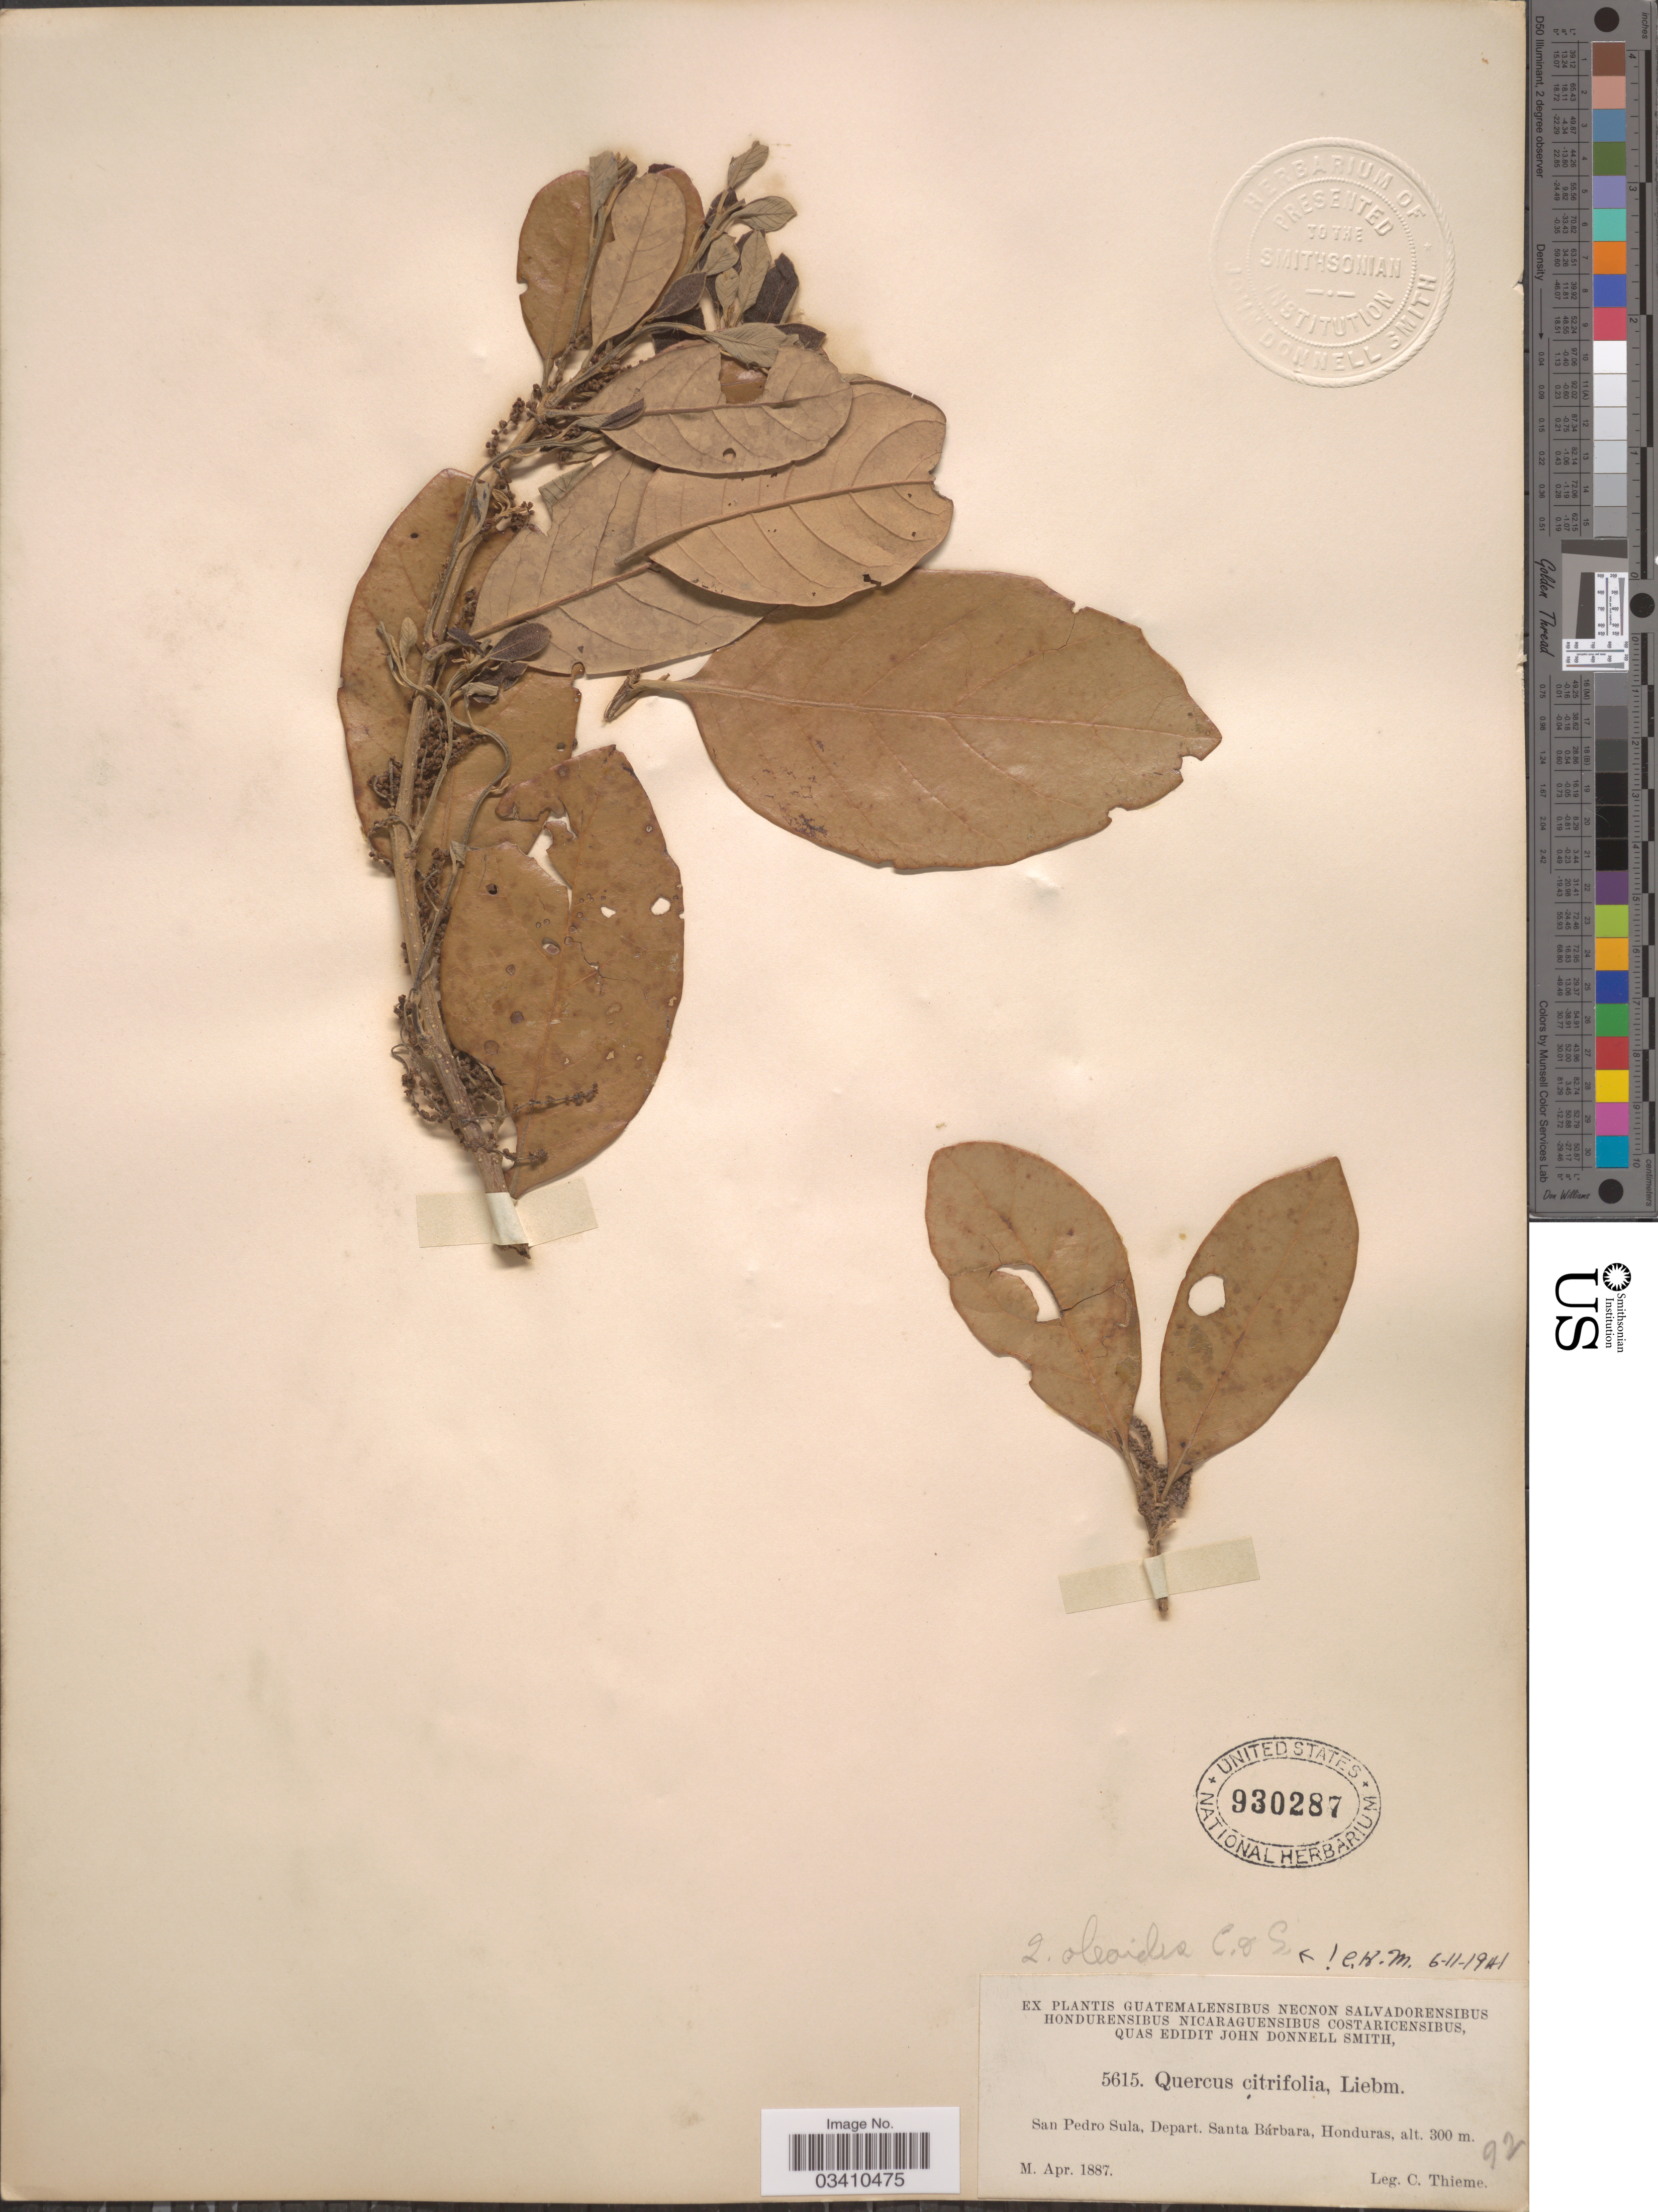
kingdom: Plantae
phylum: Tracheophyta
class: Magnoliopsida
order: Fagales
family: Fagaceae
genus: Quercus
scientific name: Quercus oleoides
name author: Schltdl. & Cham.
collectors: C. Thieme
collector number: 5615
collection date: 1887-04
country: Honduras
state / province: Santa Bárbara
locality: San Pedro Sula, Depart. Santa Bárbara.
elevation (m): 300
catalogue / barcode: US 930287